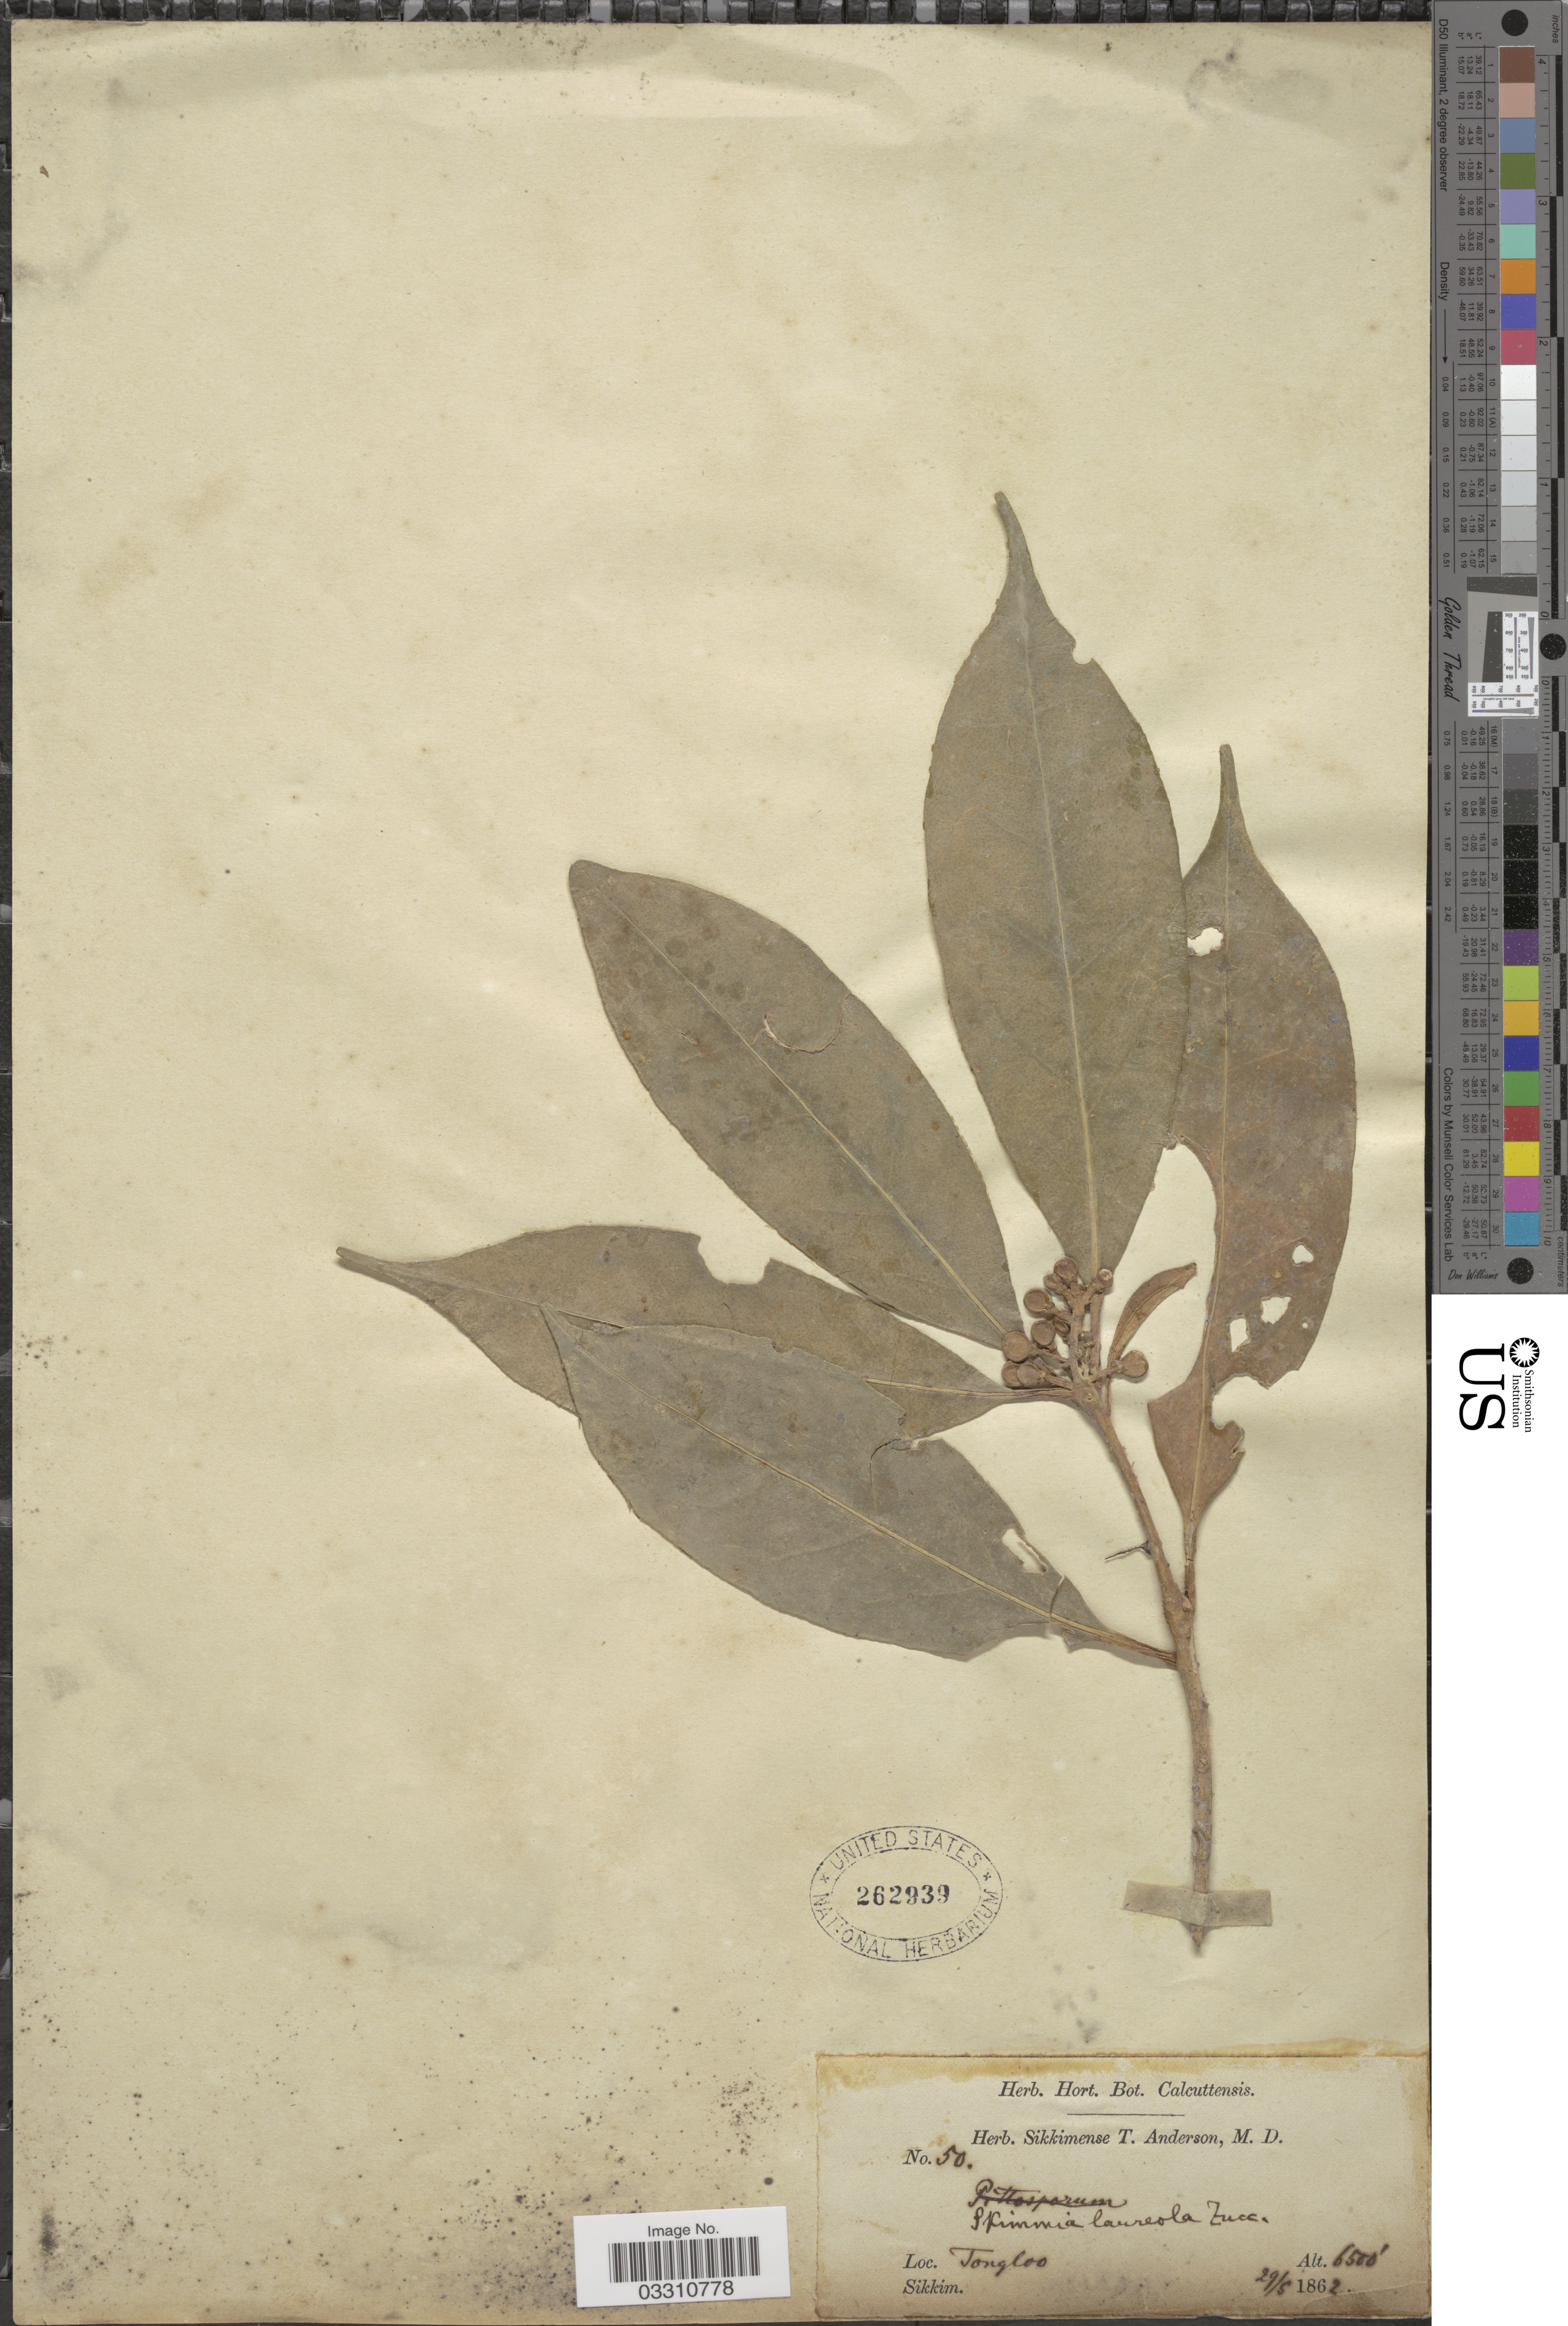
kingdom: Plantae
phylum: Tracheophyta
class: Magnoliopsida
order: Sapindales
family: Rutaceae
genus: Skimmia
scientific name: Skimmia laureola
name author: (DC.) Decne.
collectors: Ex herb. Sikkimense T. Anderson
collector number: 50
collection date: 1862-05-29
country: India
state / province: Sikkim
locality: Tongloo.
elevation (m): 1981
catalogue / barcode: US 262939